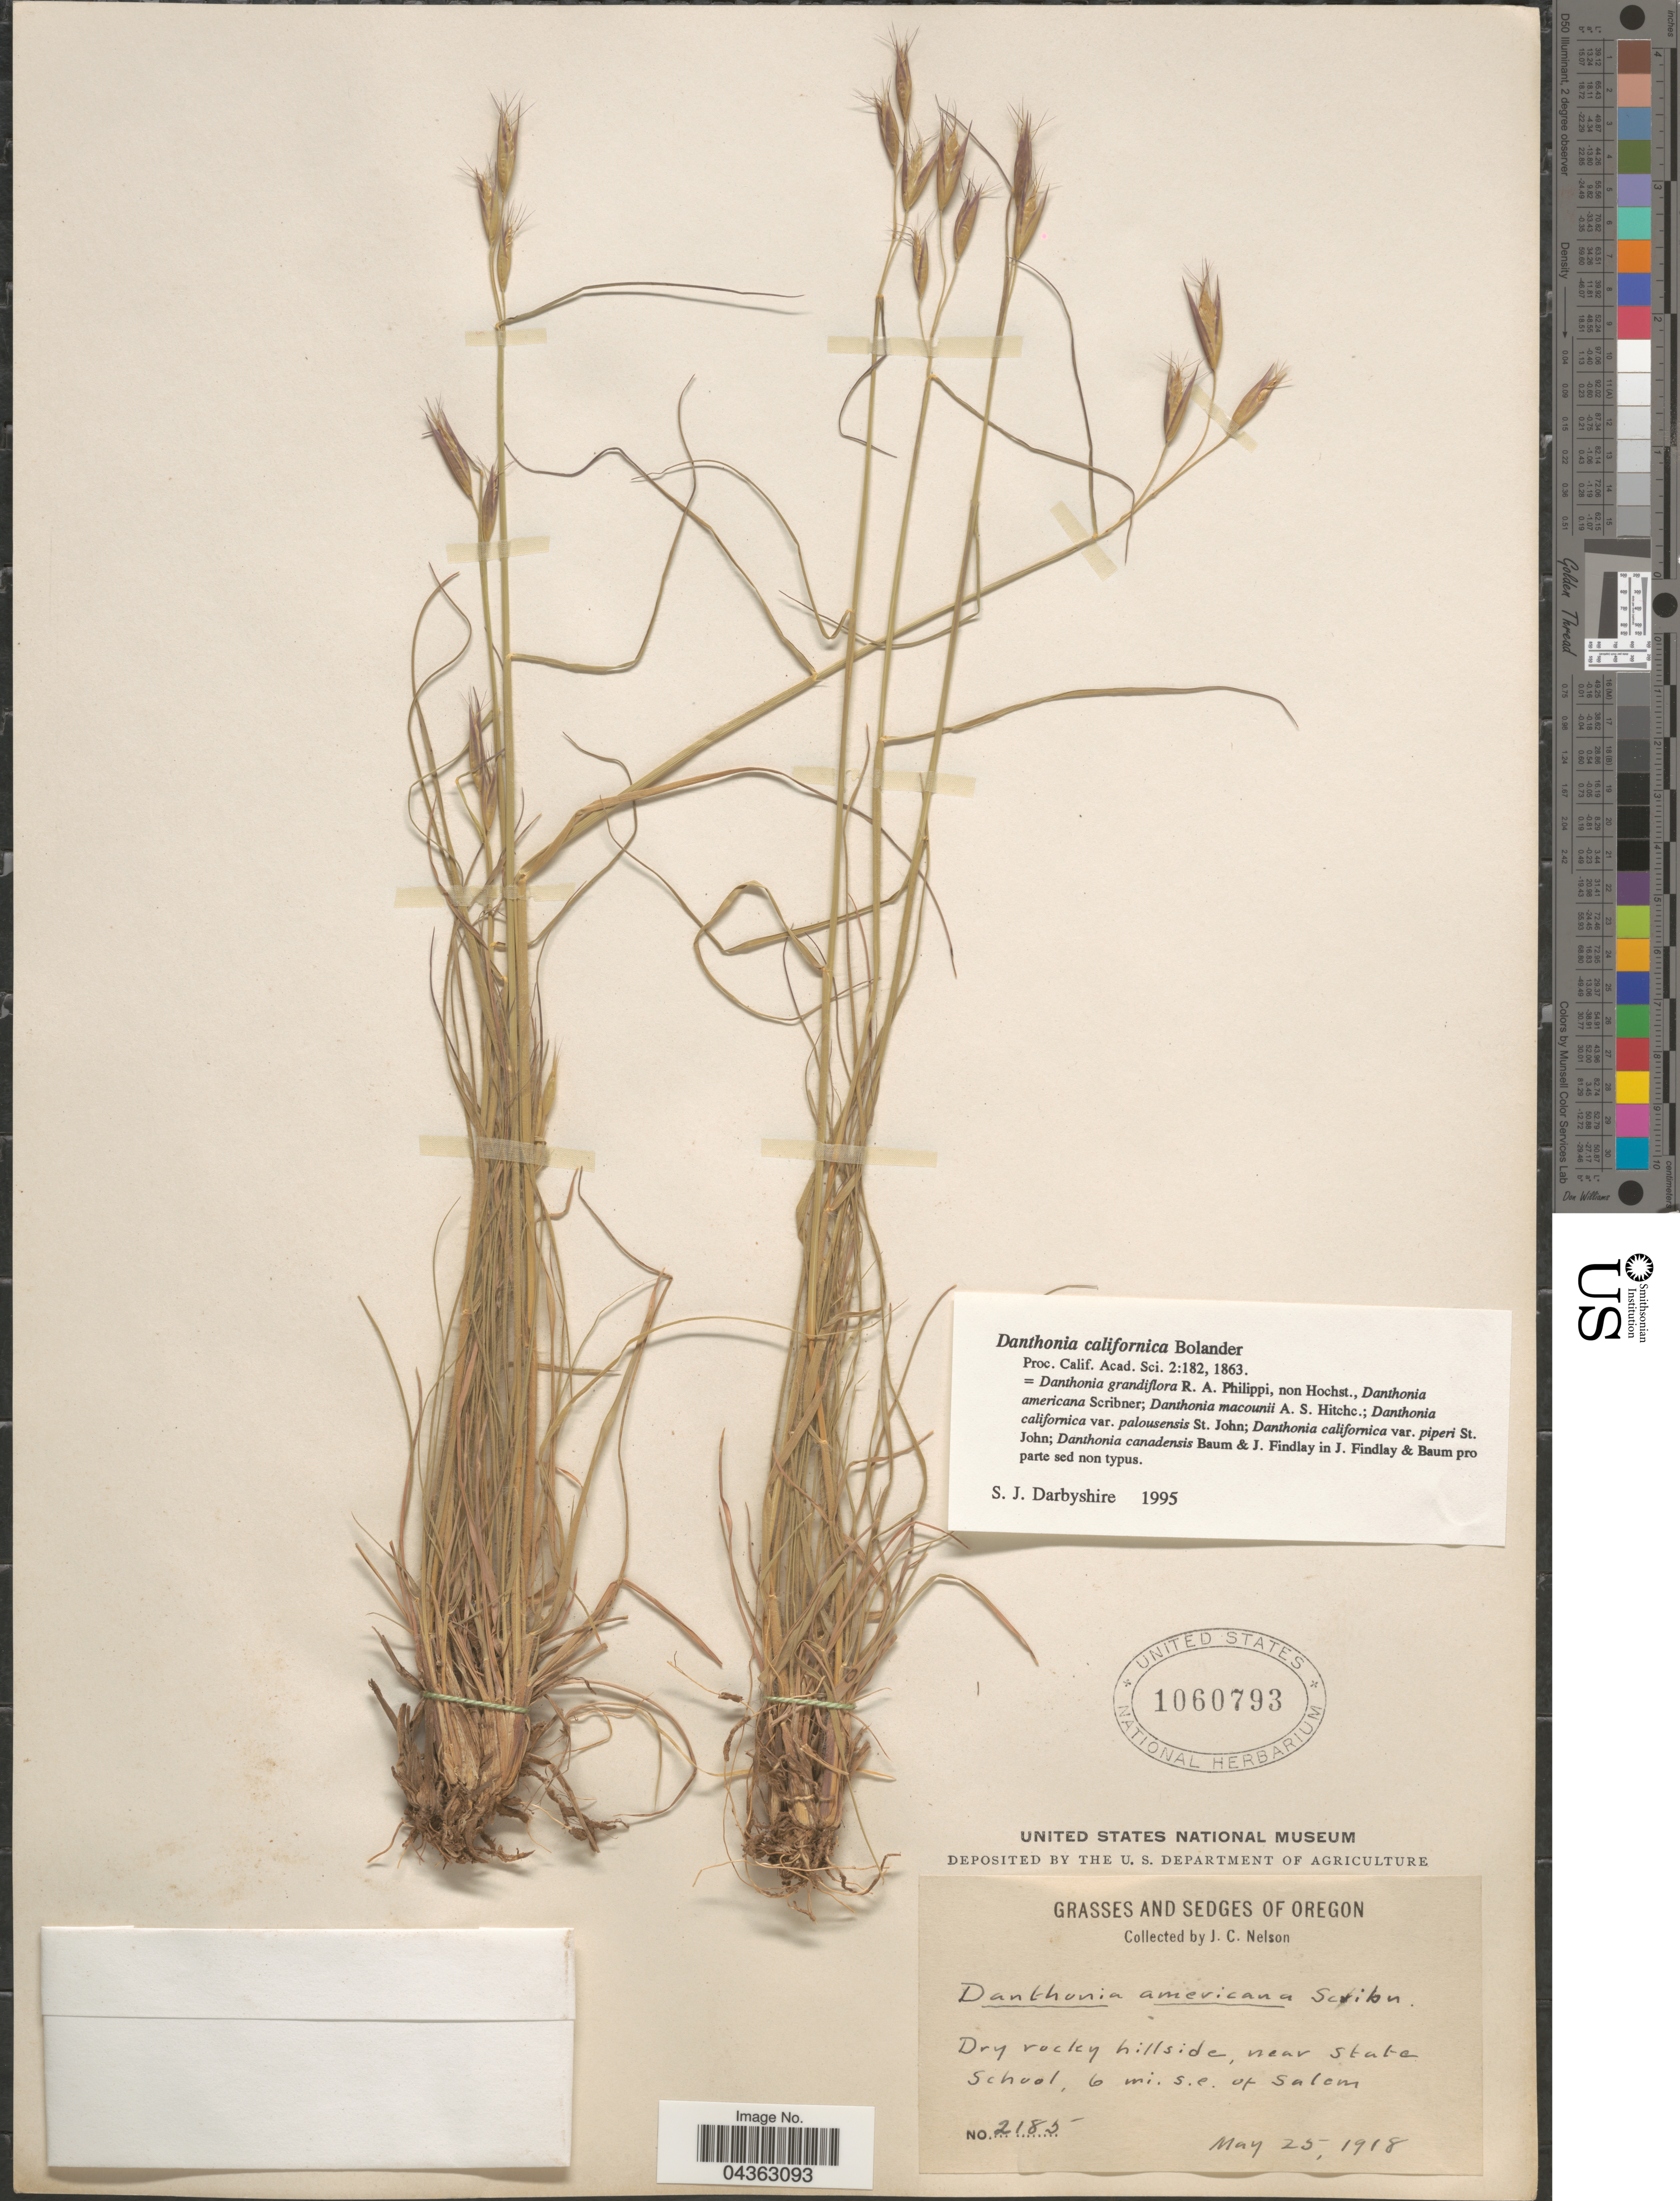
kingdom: Plantae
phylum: Tracheophyta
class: Liliopsida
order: Poales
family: Poaceae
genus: Danthonia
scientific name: Danthonia californica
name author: Bol.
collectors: J. C. Nelson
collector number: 2185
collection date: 1918-05-25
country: United States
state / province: Oregon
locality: Dry rocky hillside, near State School, 6 mi. s.e. of Salem.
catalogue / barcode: US 1060793